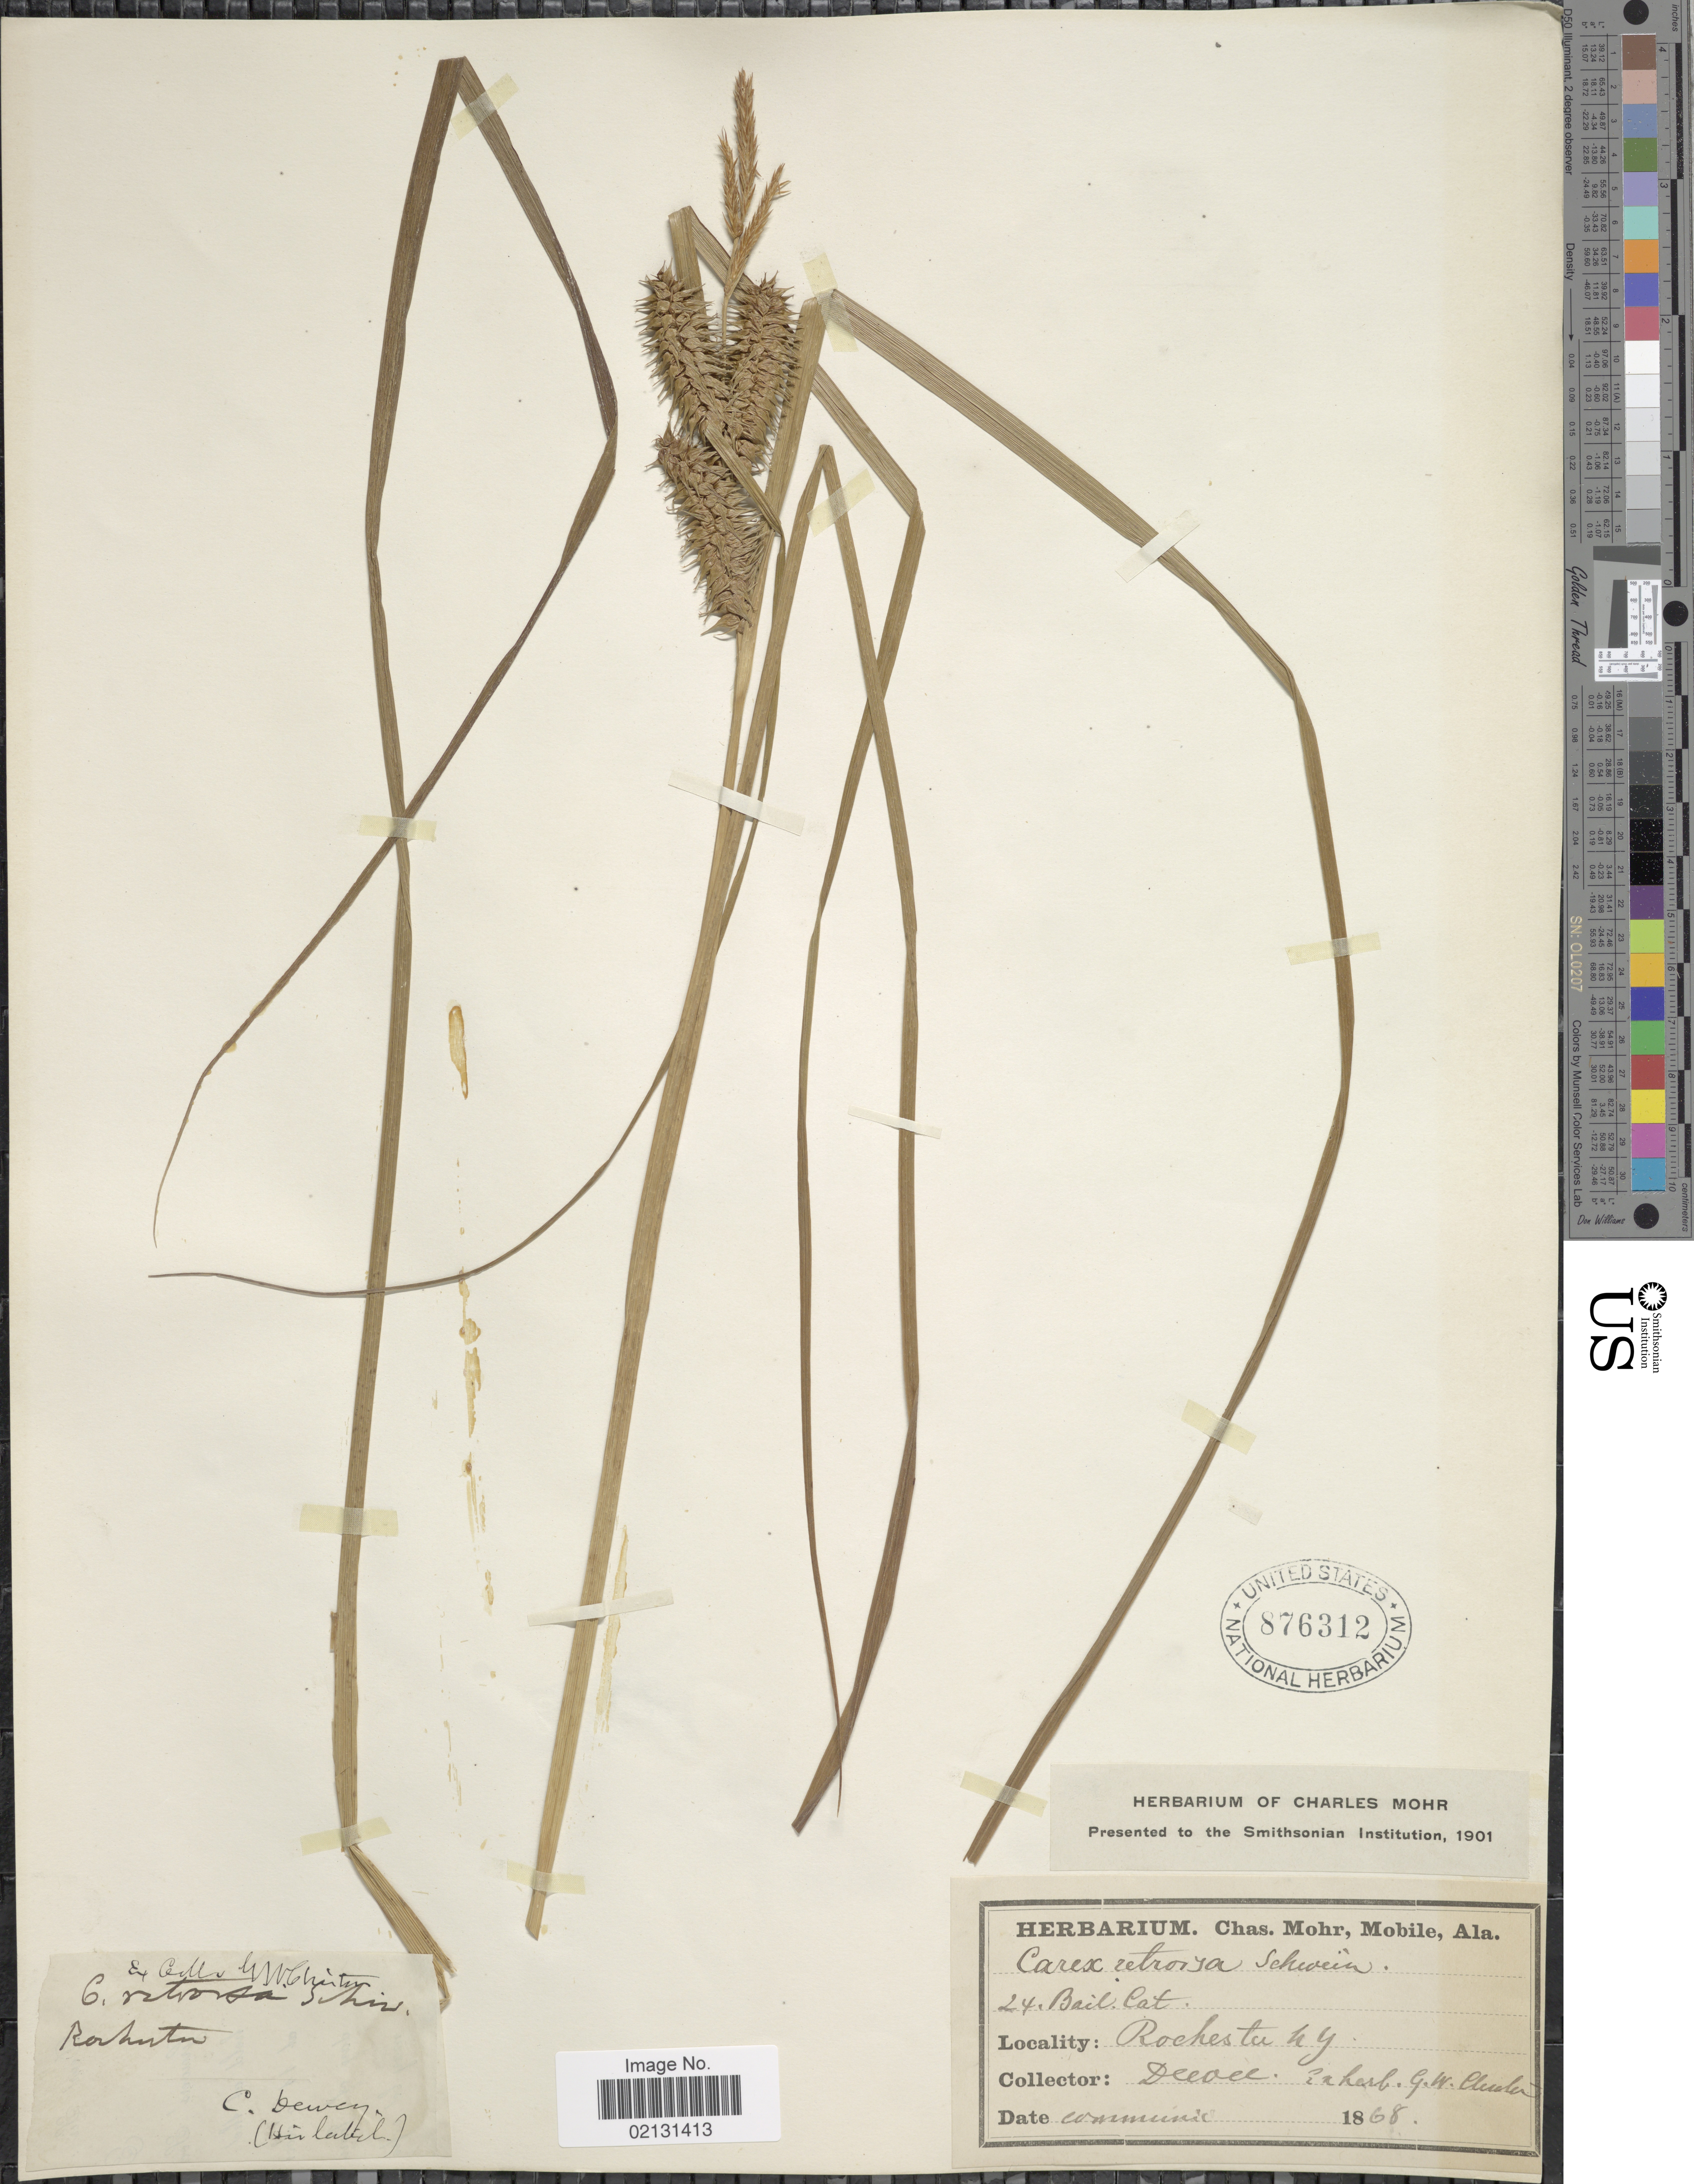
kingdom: Plantae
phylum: Tracheophyta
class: Liliopsida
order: Poales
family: Cyperaceae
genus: Carex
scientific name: Carex retrorsa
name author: Schwein.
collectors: C. Dewey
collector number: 24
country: United States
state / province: New York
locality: Rochester.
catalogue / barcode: US 876312